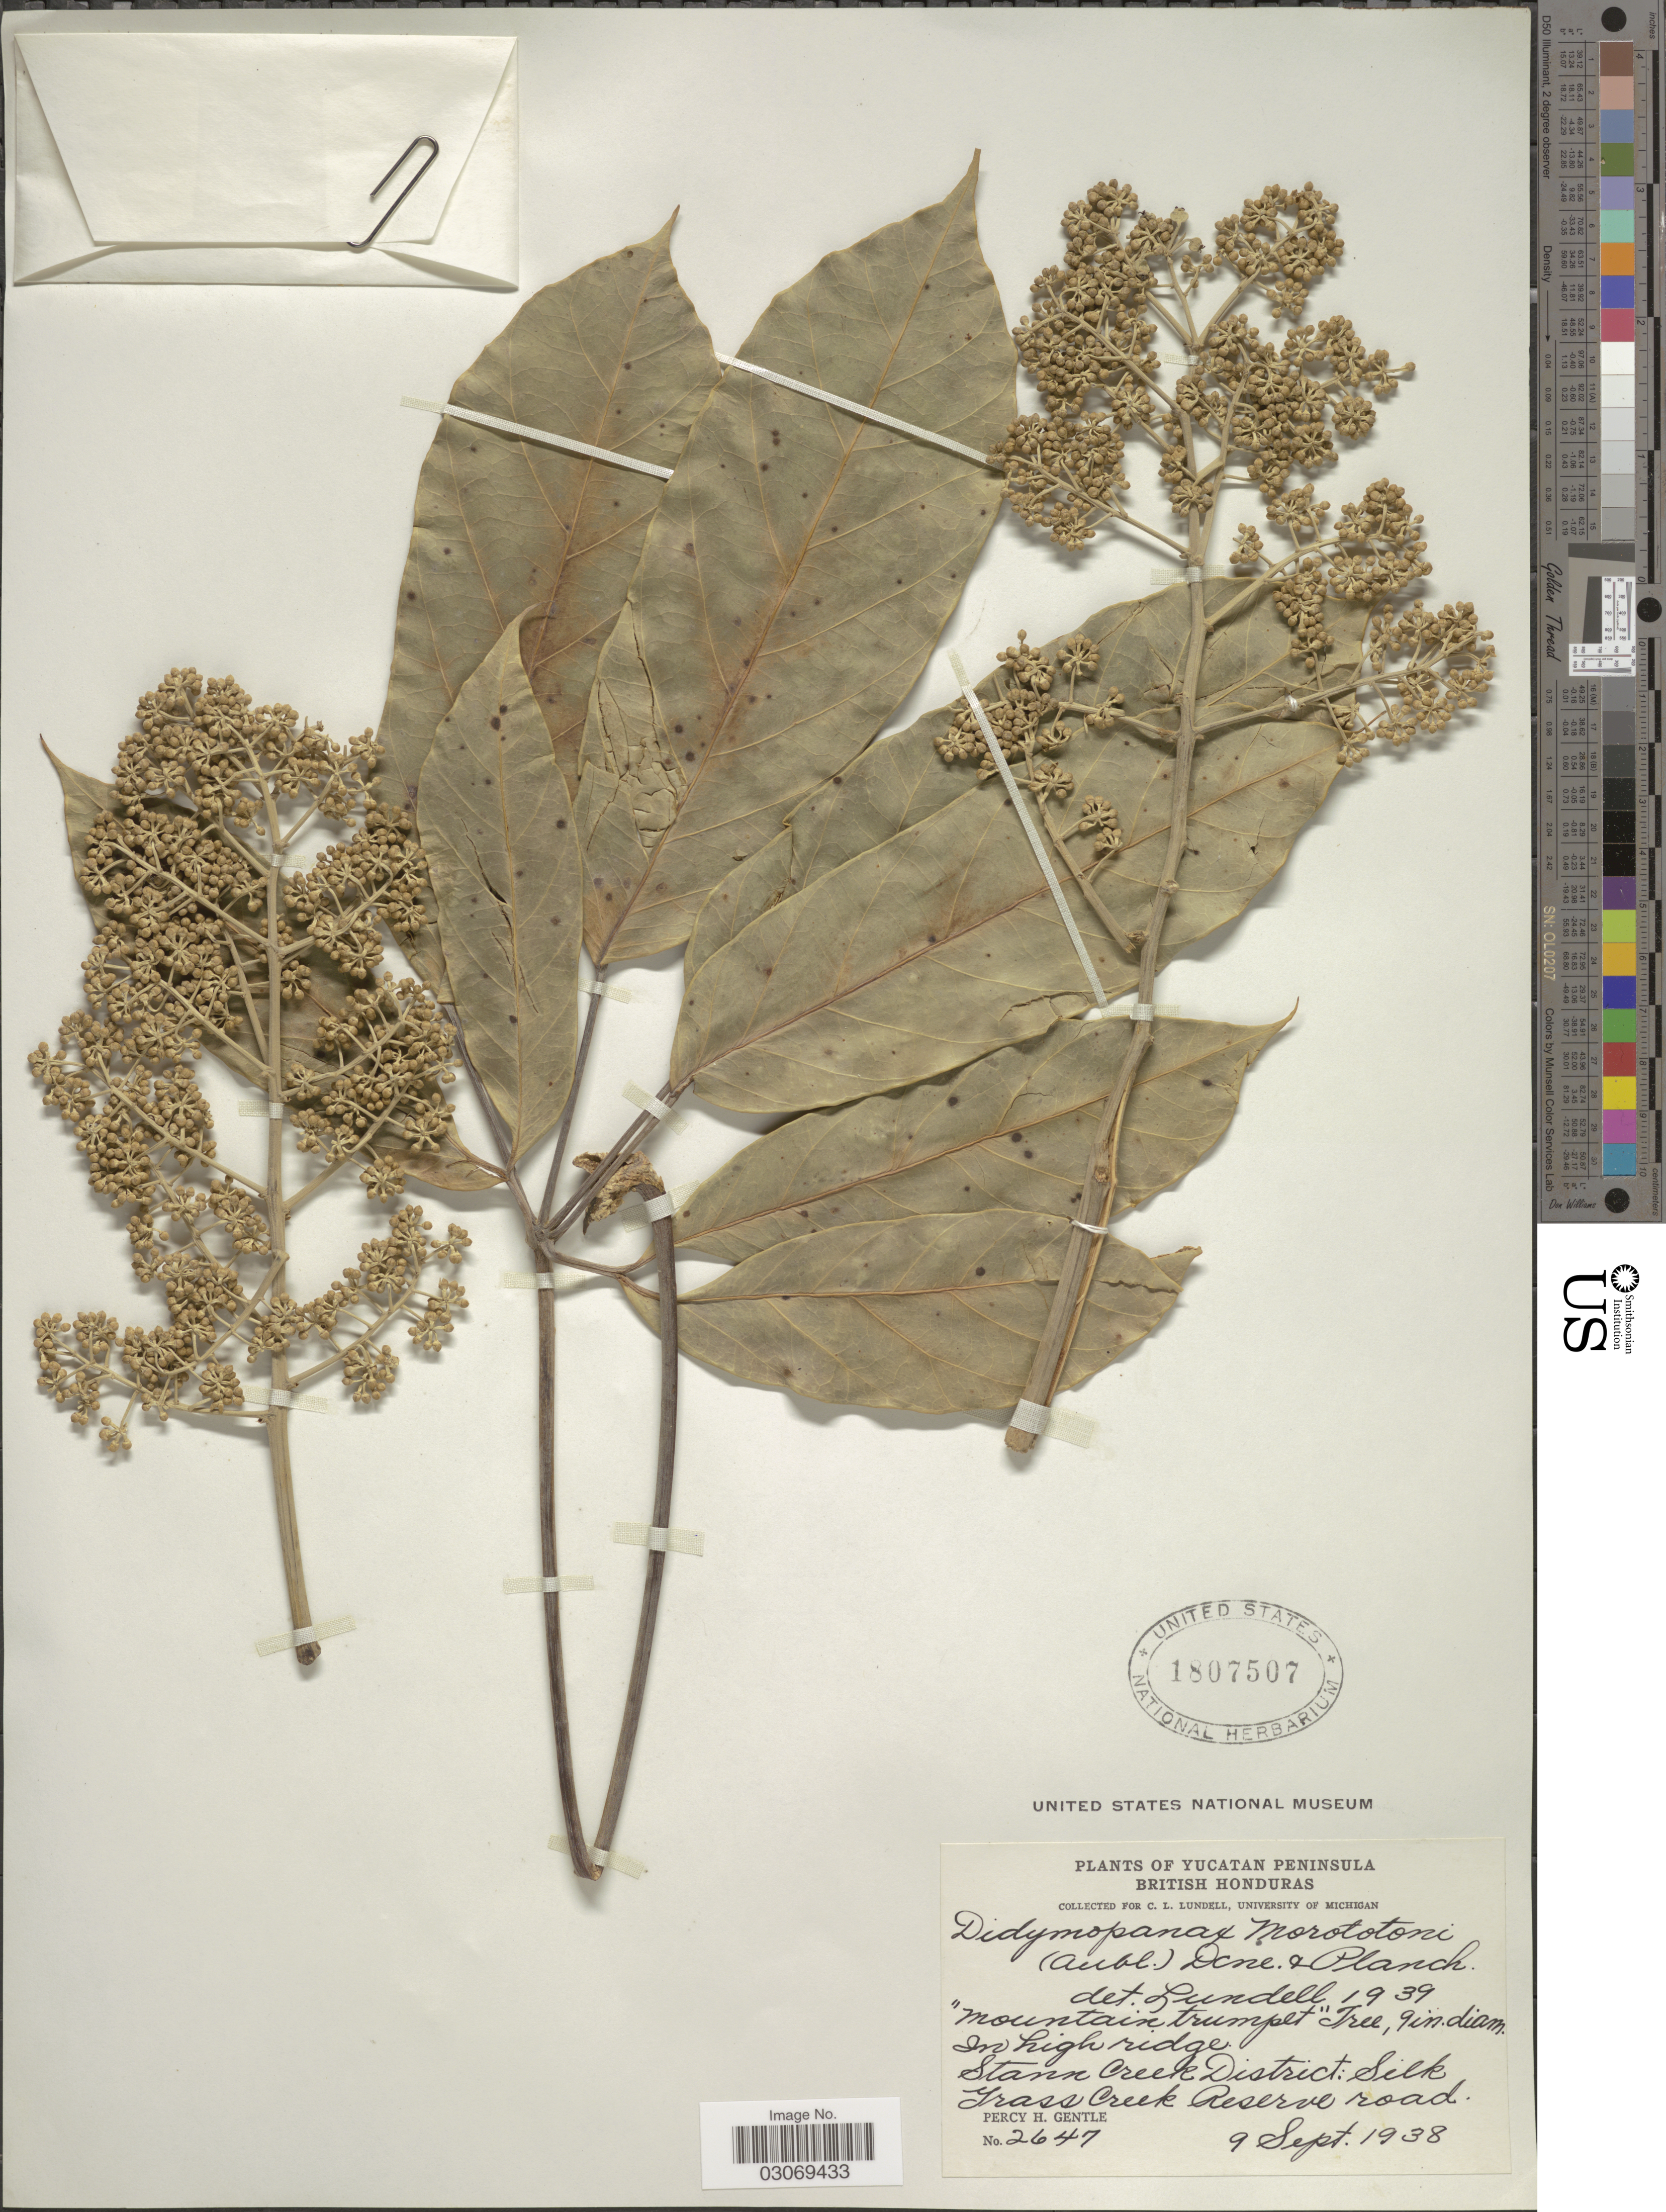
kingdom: Plantae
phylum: Tracheophyta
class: Magnoliopsida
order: Apiales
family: Araliaceae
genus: Schefflera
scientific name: Schefflera sp.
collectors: P. H. Gentle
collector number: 2647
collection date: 1938-09-09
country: Belize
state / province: Stann Creek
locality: Yucatan Peninsula, British Honduras. Stann Creek District: Silk Grass Creek Reserve road.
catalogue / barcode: US 1807507